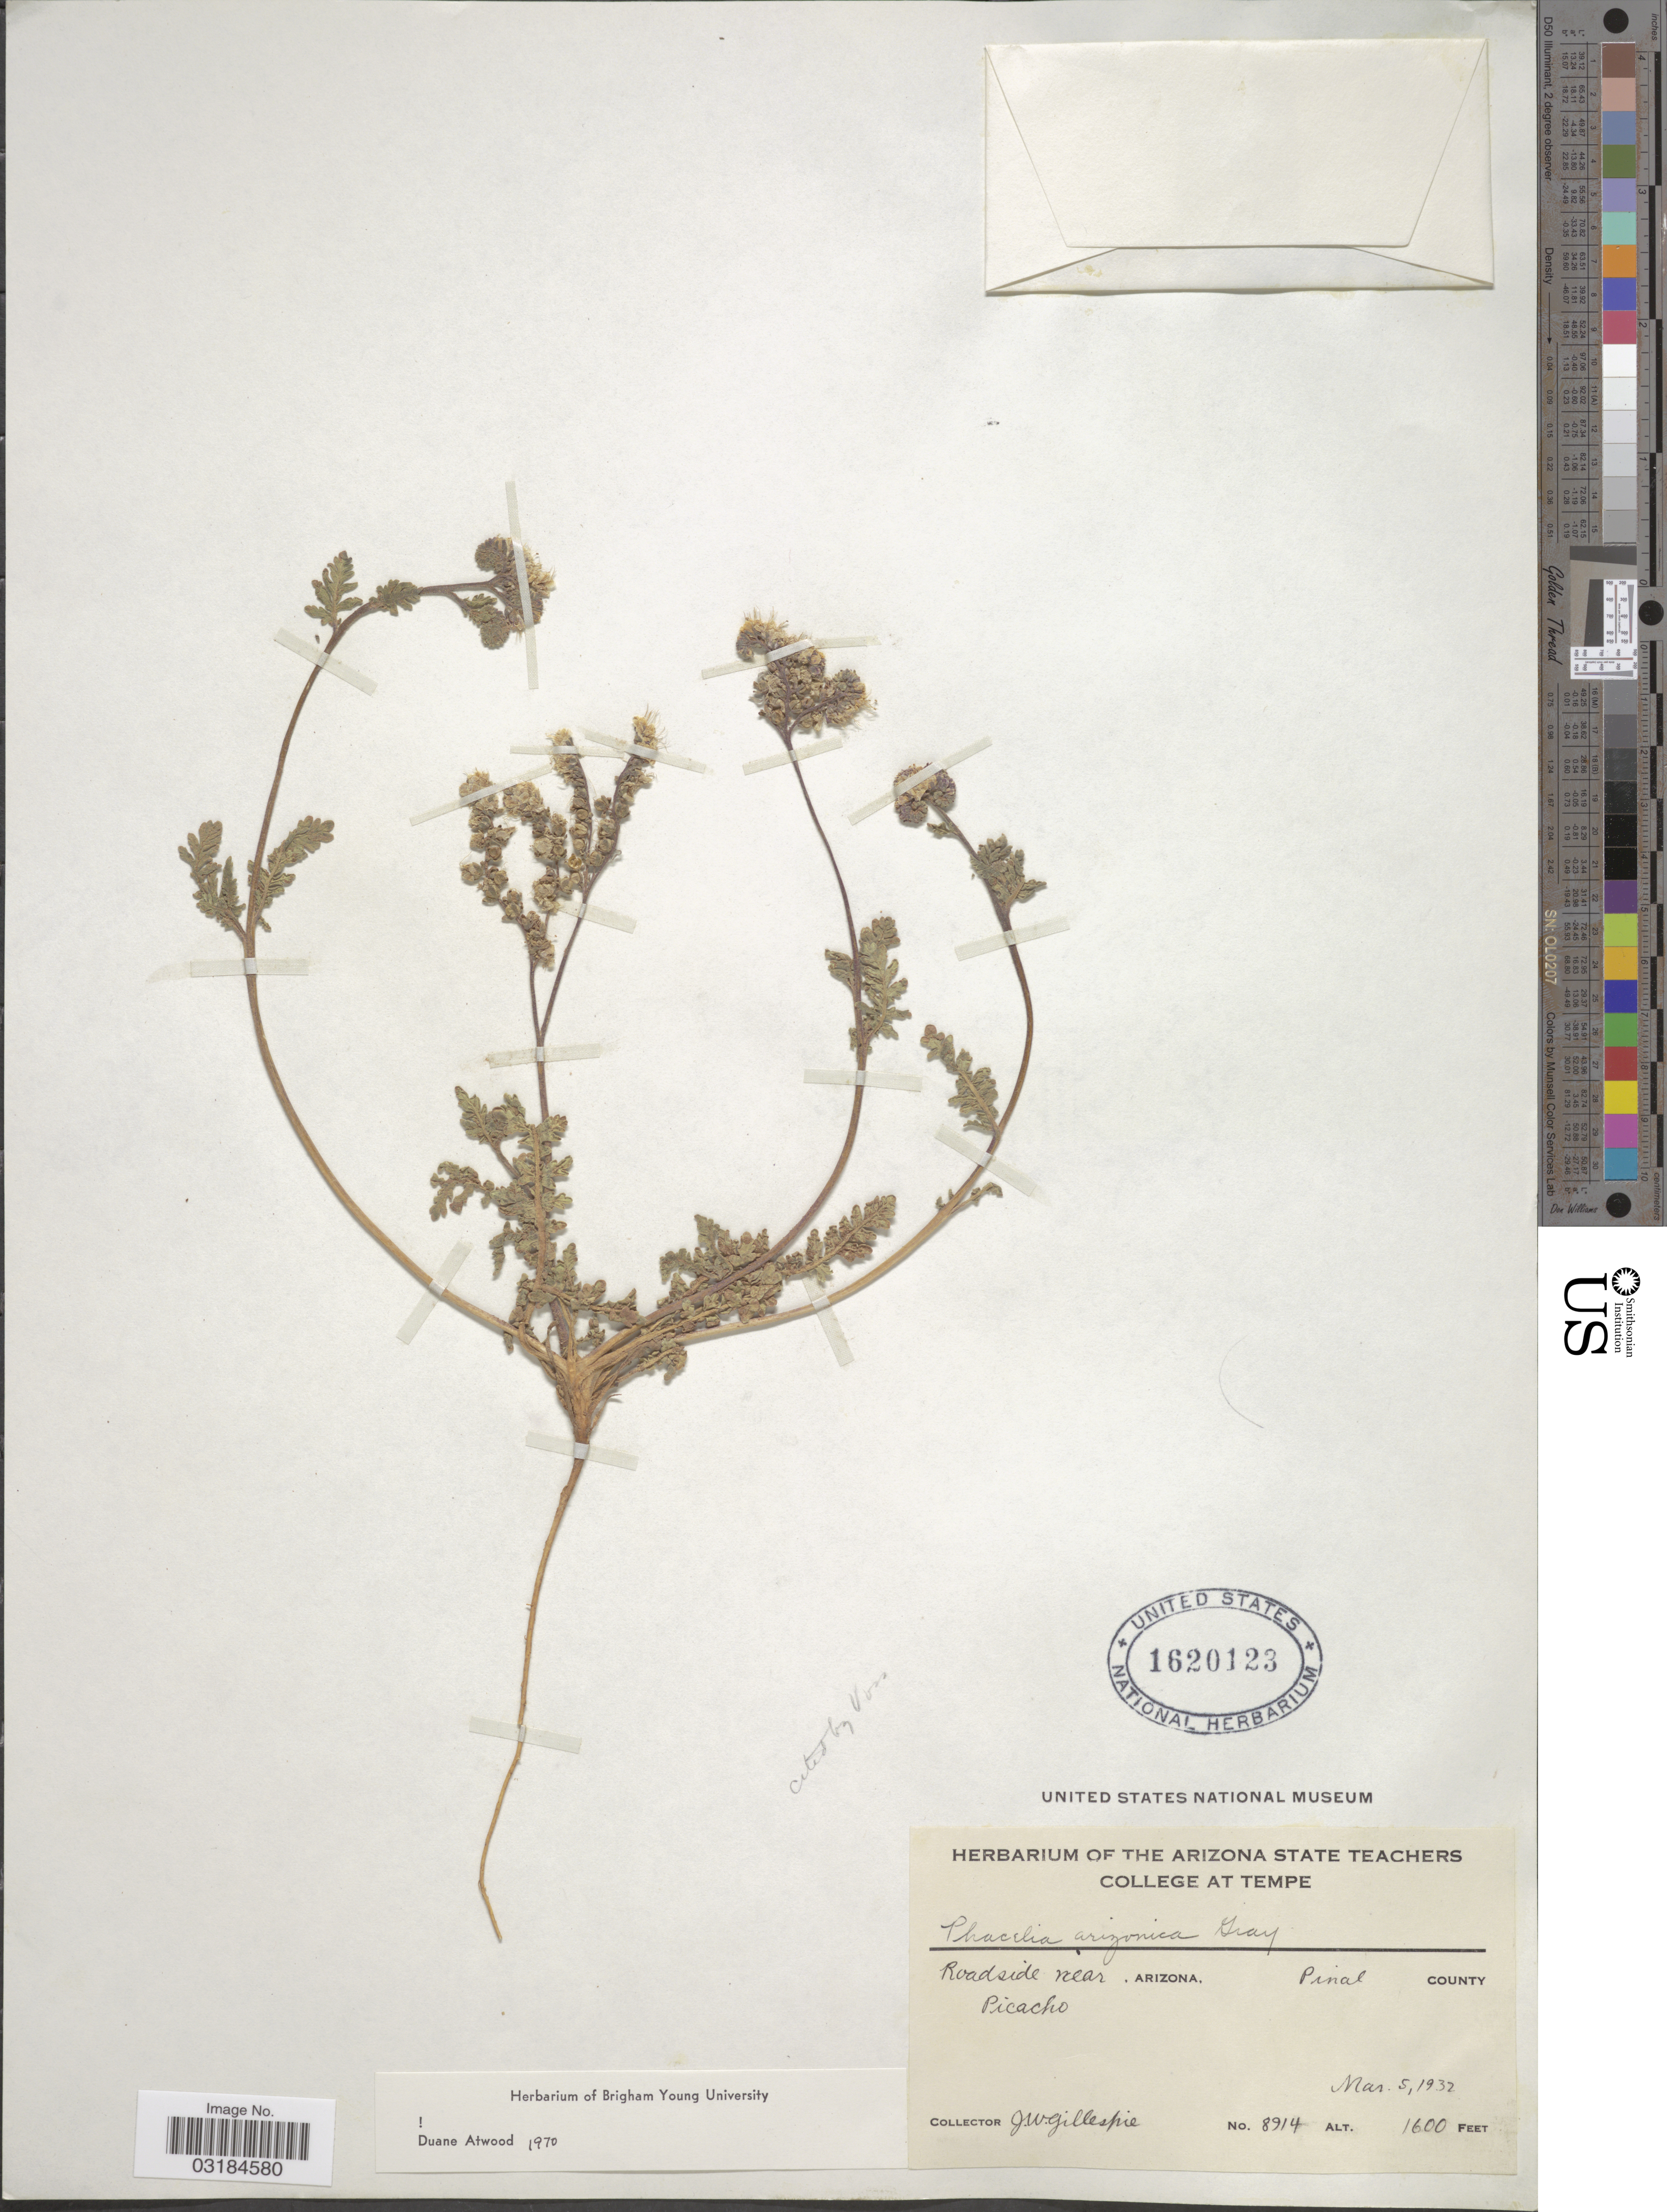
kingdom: Plantae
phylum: Tracheophyta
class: Magnoliopsida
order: Boraginales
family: Hydrophyllaceae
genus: Phacelia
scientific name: Phacelia arizonica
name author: A. Gray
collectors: J. W. Gillespie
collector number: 8914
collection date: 1932-03-05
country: United States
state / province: Arizona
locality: Roadside near Picacho, Pinal County.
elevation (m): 488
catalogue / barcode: US 1620123